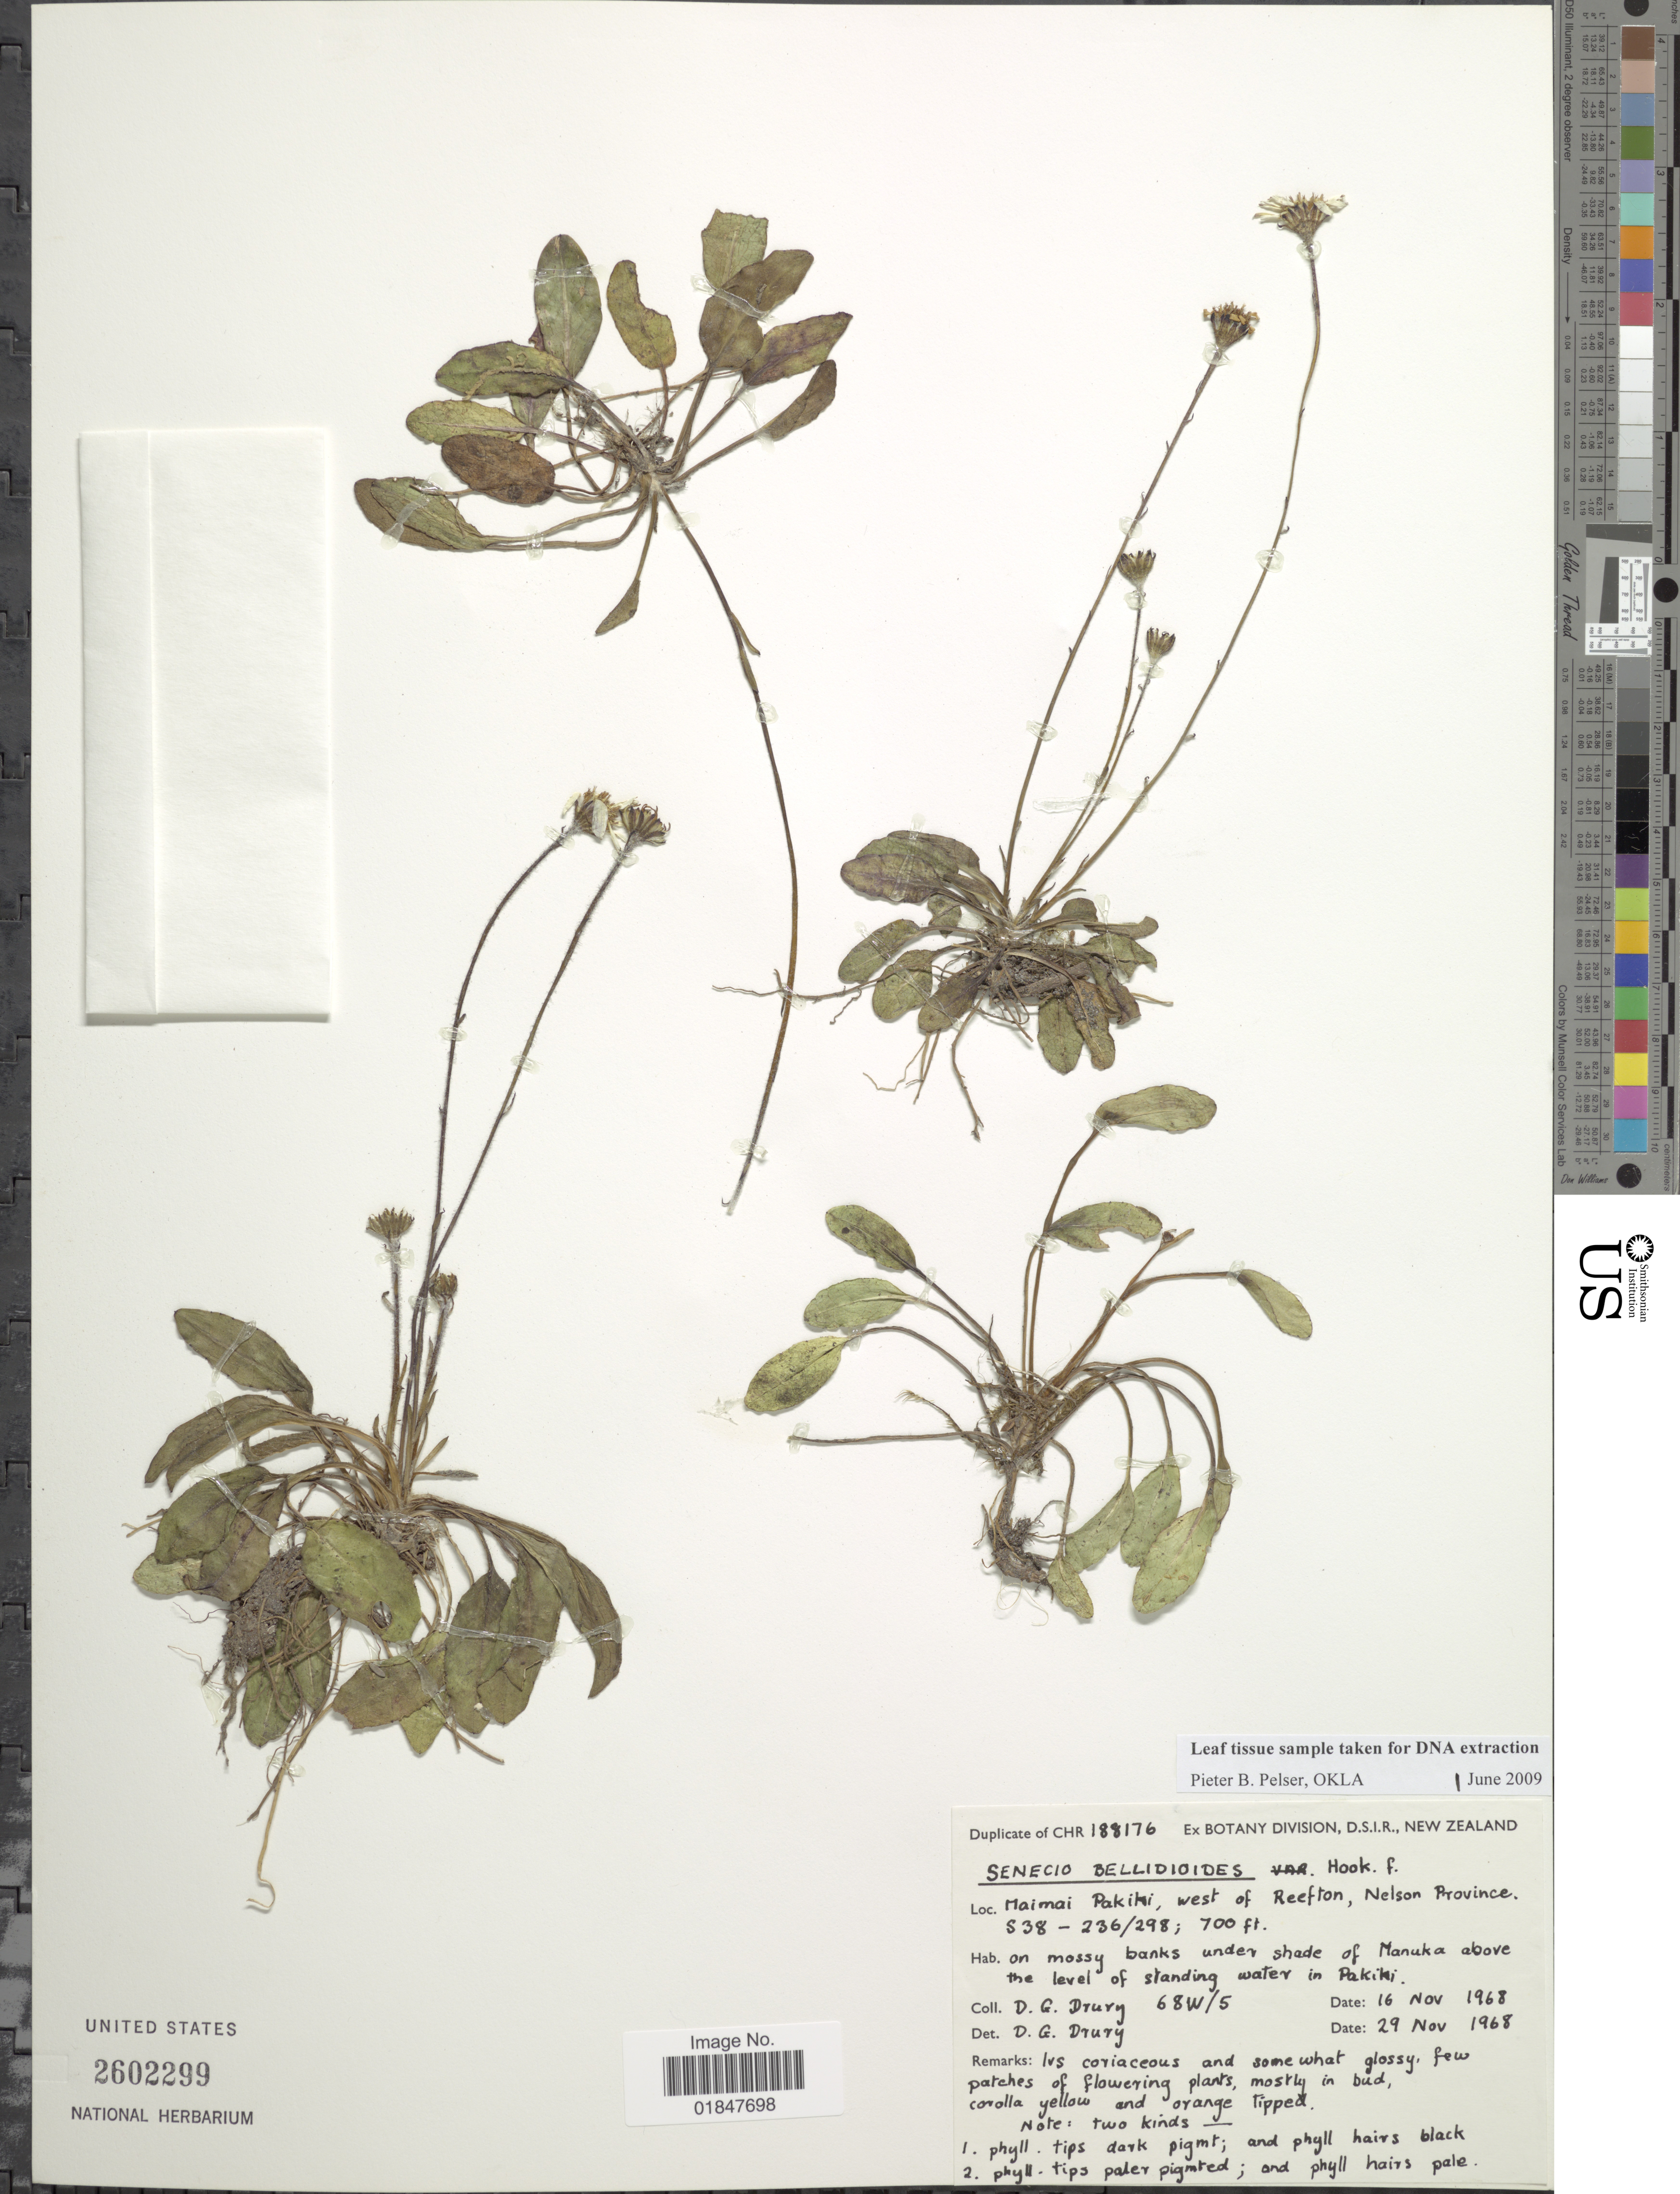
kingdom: Plantae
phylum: Tracheophyta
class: Magnoliopsida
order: Asterales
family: Asteraceae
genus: Brachyglottis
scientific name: Brachyglottis lagopus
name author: (Raoul) B. Nord.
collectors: D. Drury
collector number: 188176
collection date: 1968-11-16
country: New Zealand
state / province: Nelson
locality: Maimai Pakihi, west of Reefton, S38 - 236/298; 700 ft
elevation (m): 213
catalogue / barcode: US 2602299